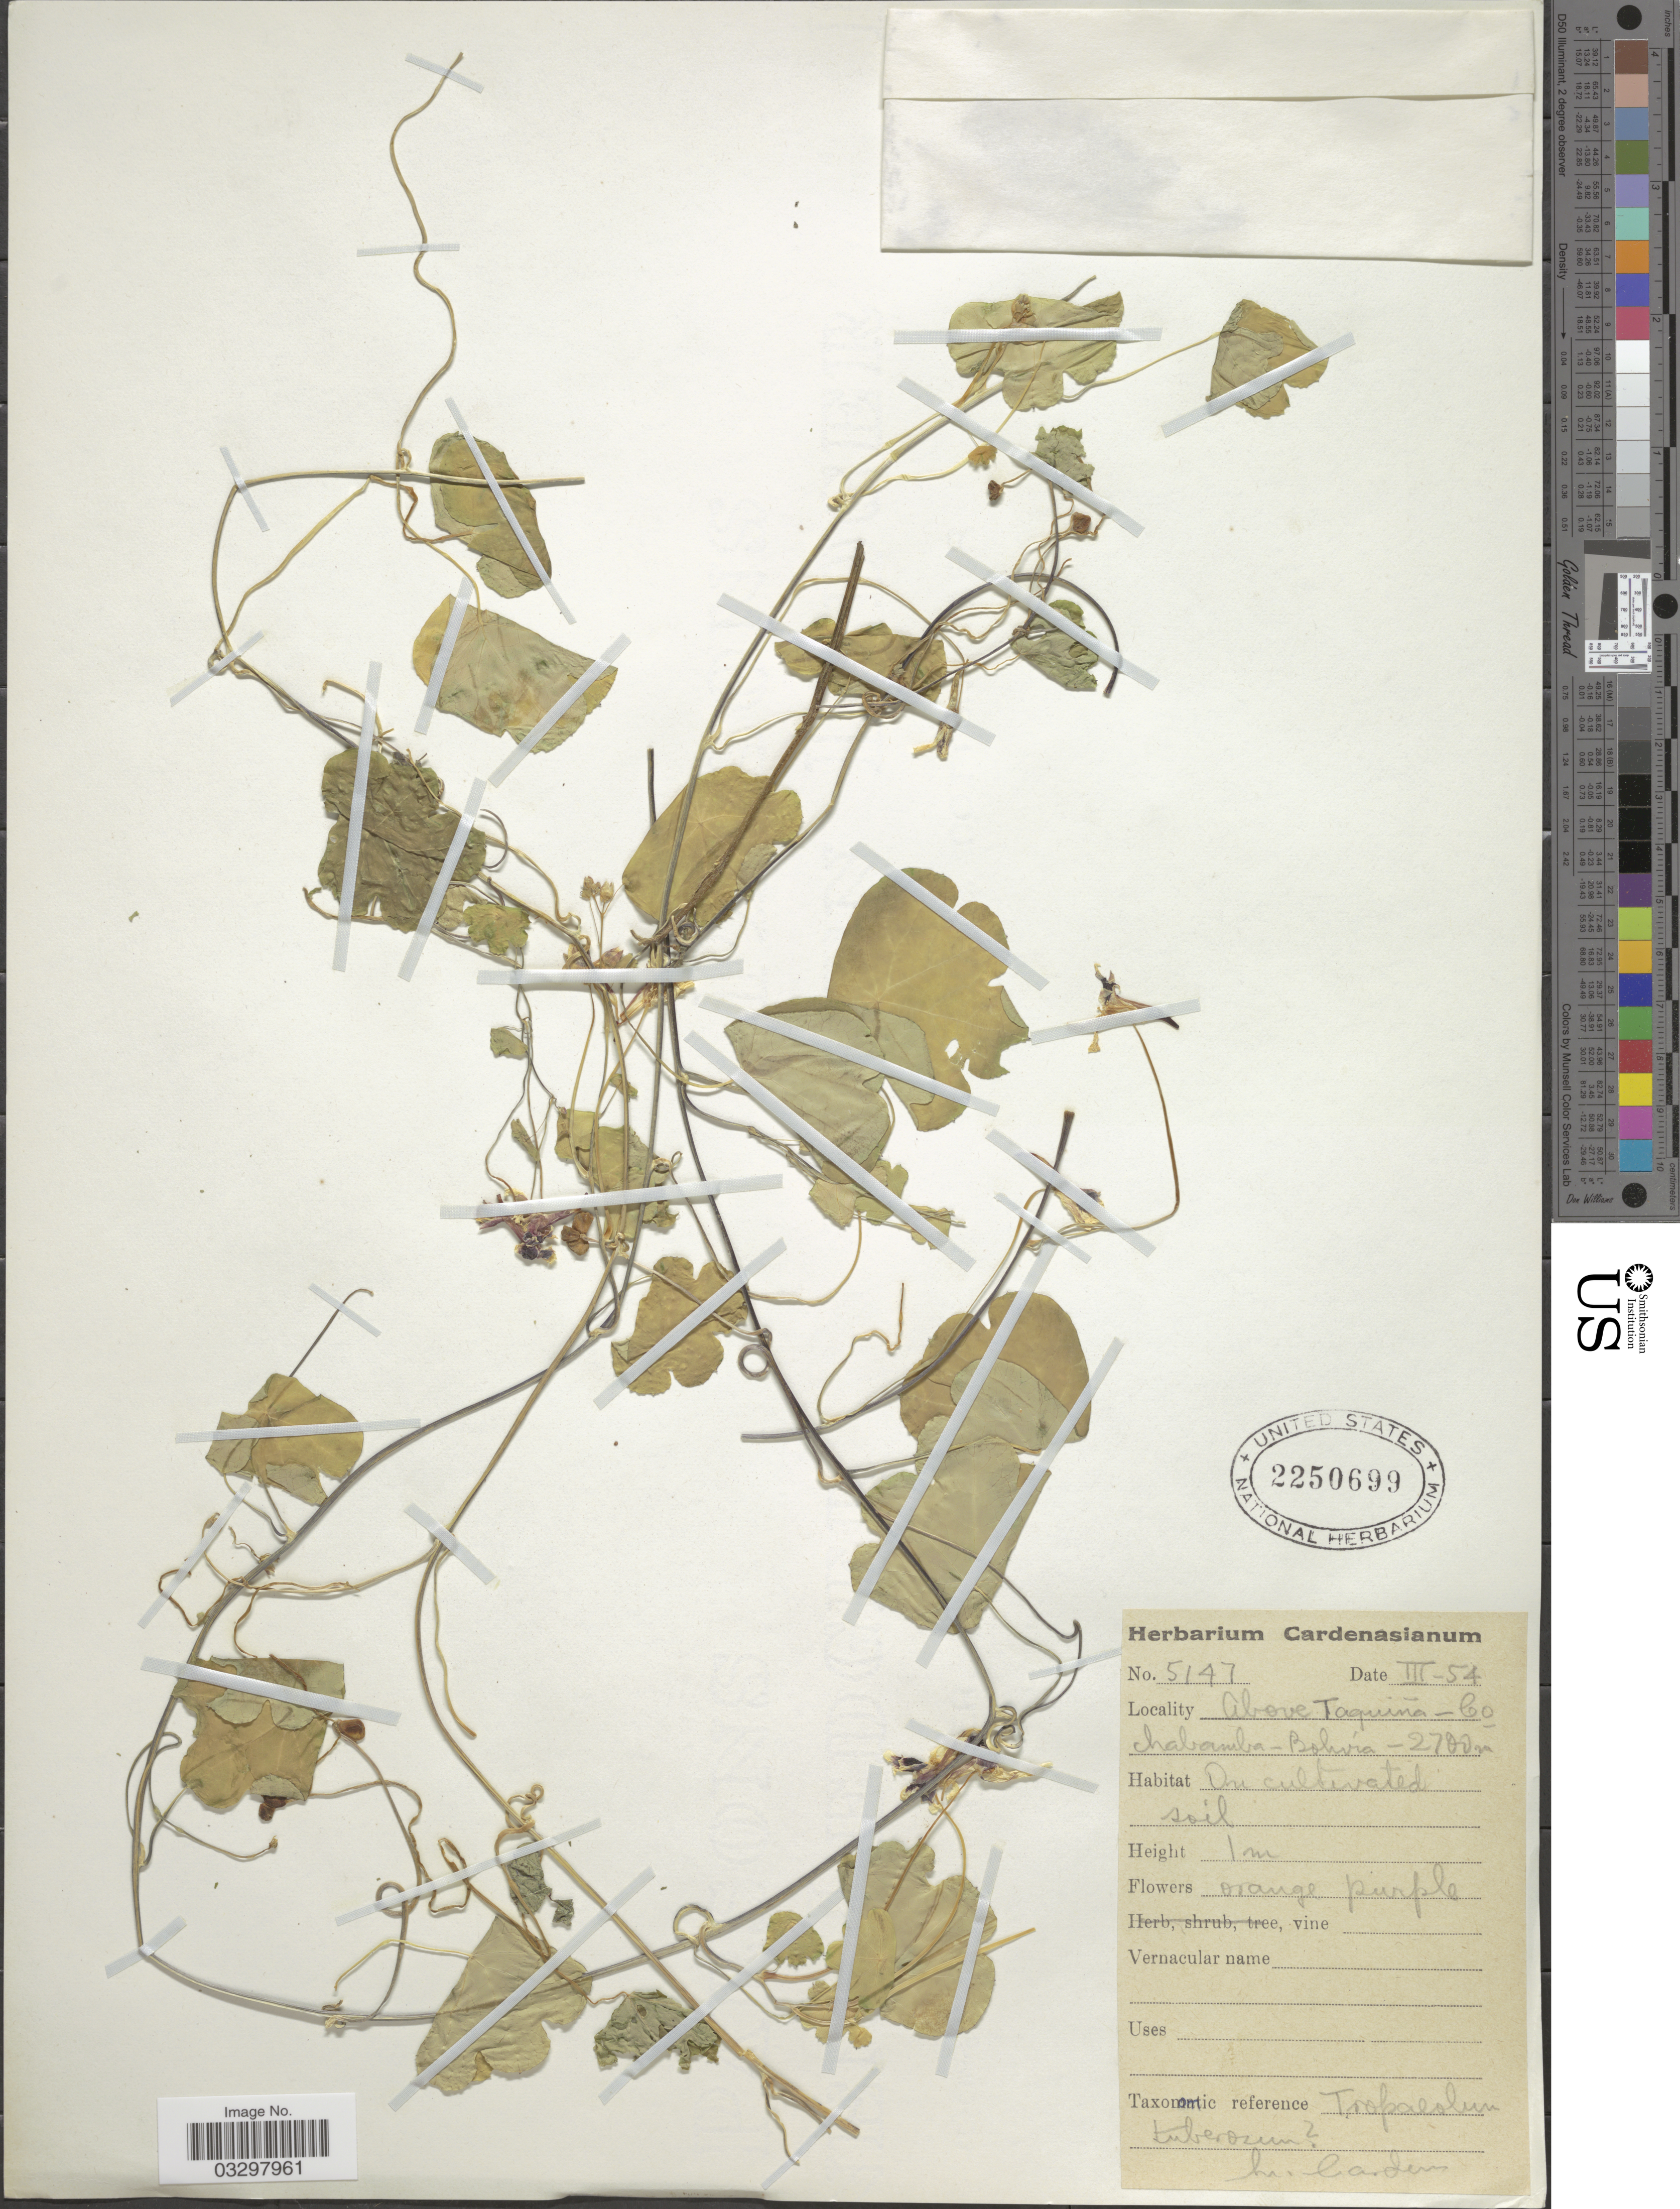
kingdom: Plantae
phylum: Tracheophyta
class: Magnoliopsida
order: Brassicales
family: Tropaeolaceae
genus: Tropaeolum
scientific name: Tropaeolum tuberosum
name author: Ruiz & Pav.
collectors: M. Cárdenas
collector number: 5147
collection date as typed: Transcribed d/m/y: /3/54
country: Bolivia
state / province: Cochabamba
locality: Above Taquiña. On cultivated soil.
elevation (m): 2700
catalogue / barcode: US 2250699